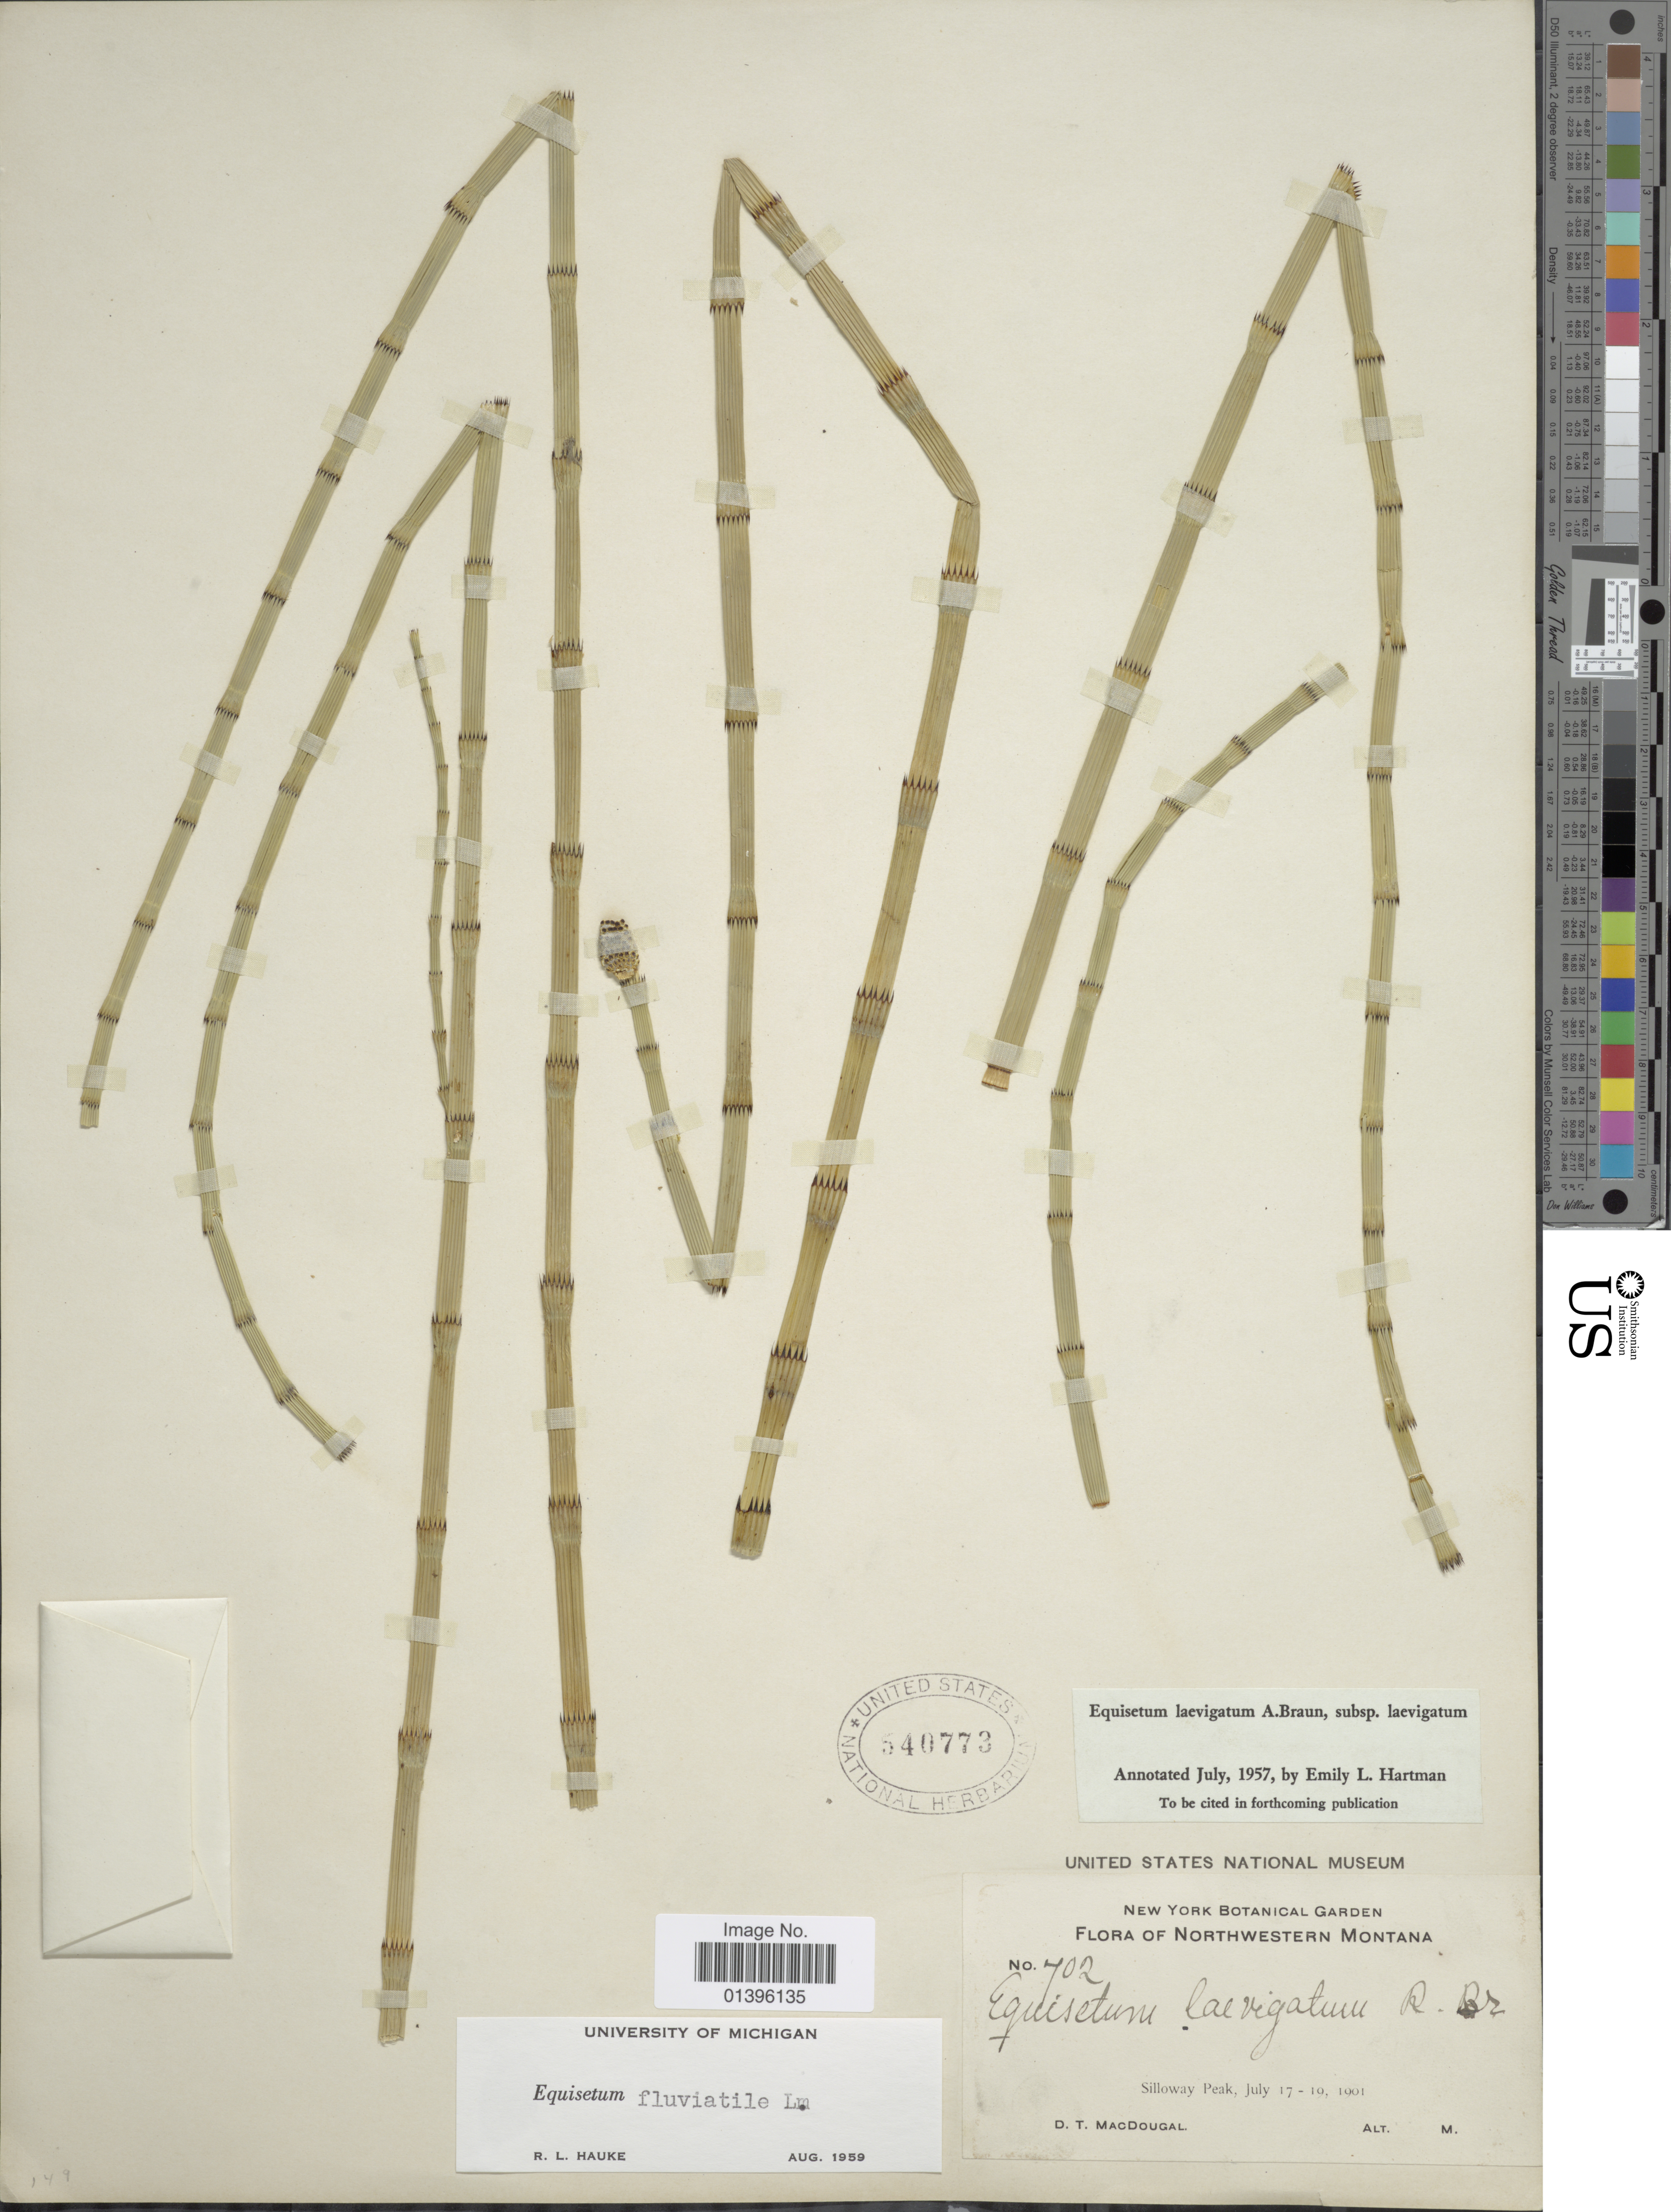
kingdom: Plantae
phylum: Tracheophyta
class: Polypodiopsida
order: Equisetales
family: Equisetaceae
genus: Equisetum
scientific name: Equisetum fluviatile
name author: L.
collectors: D. T. MacDougal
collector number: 702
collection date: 1901-07-17/1901-07-19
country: United States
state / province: Montana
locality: Northwestern Montana. Silloway Peak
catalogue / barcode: US 540773